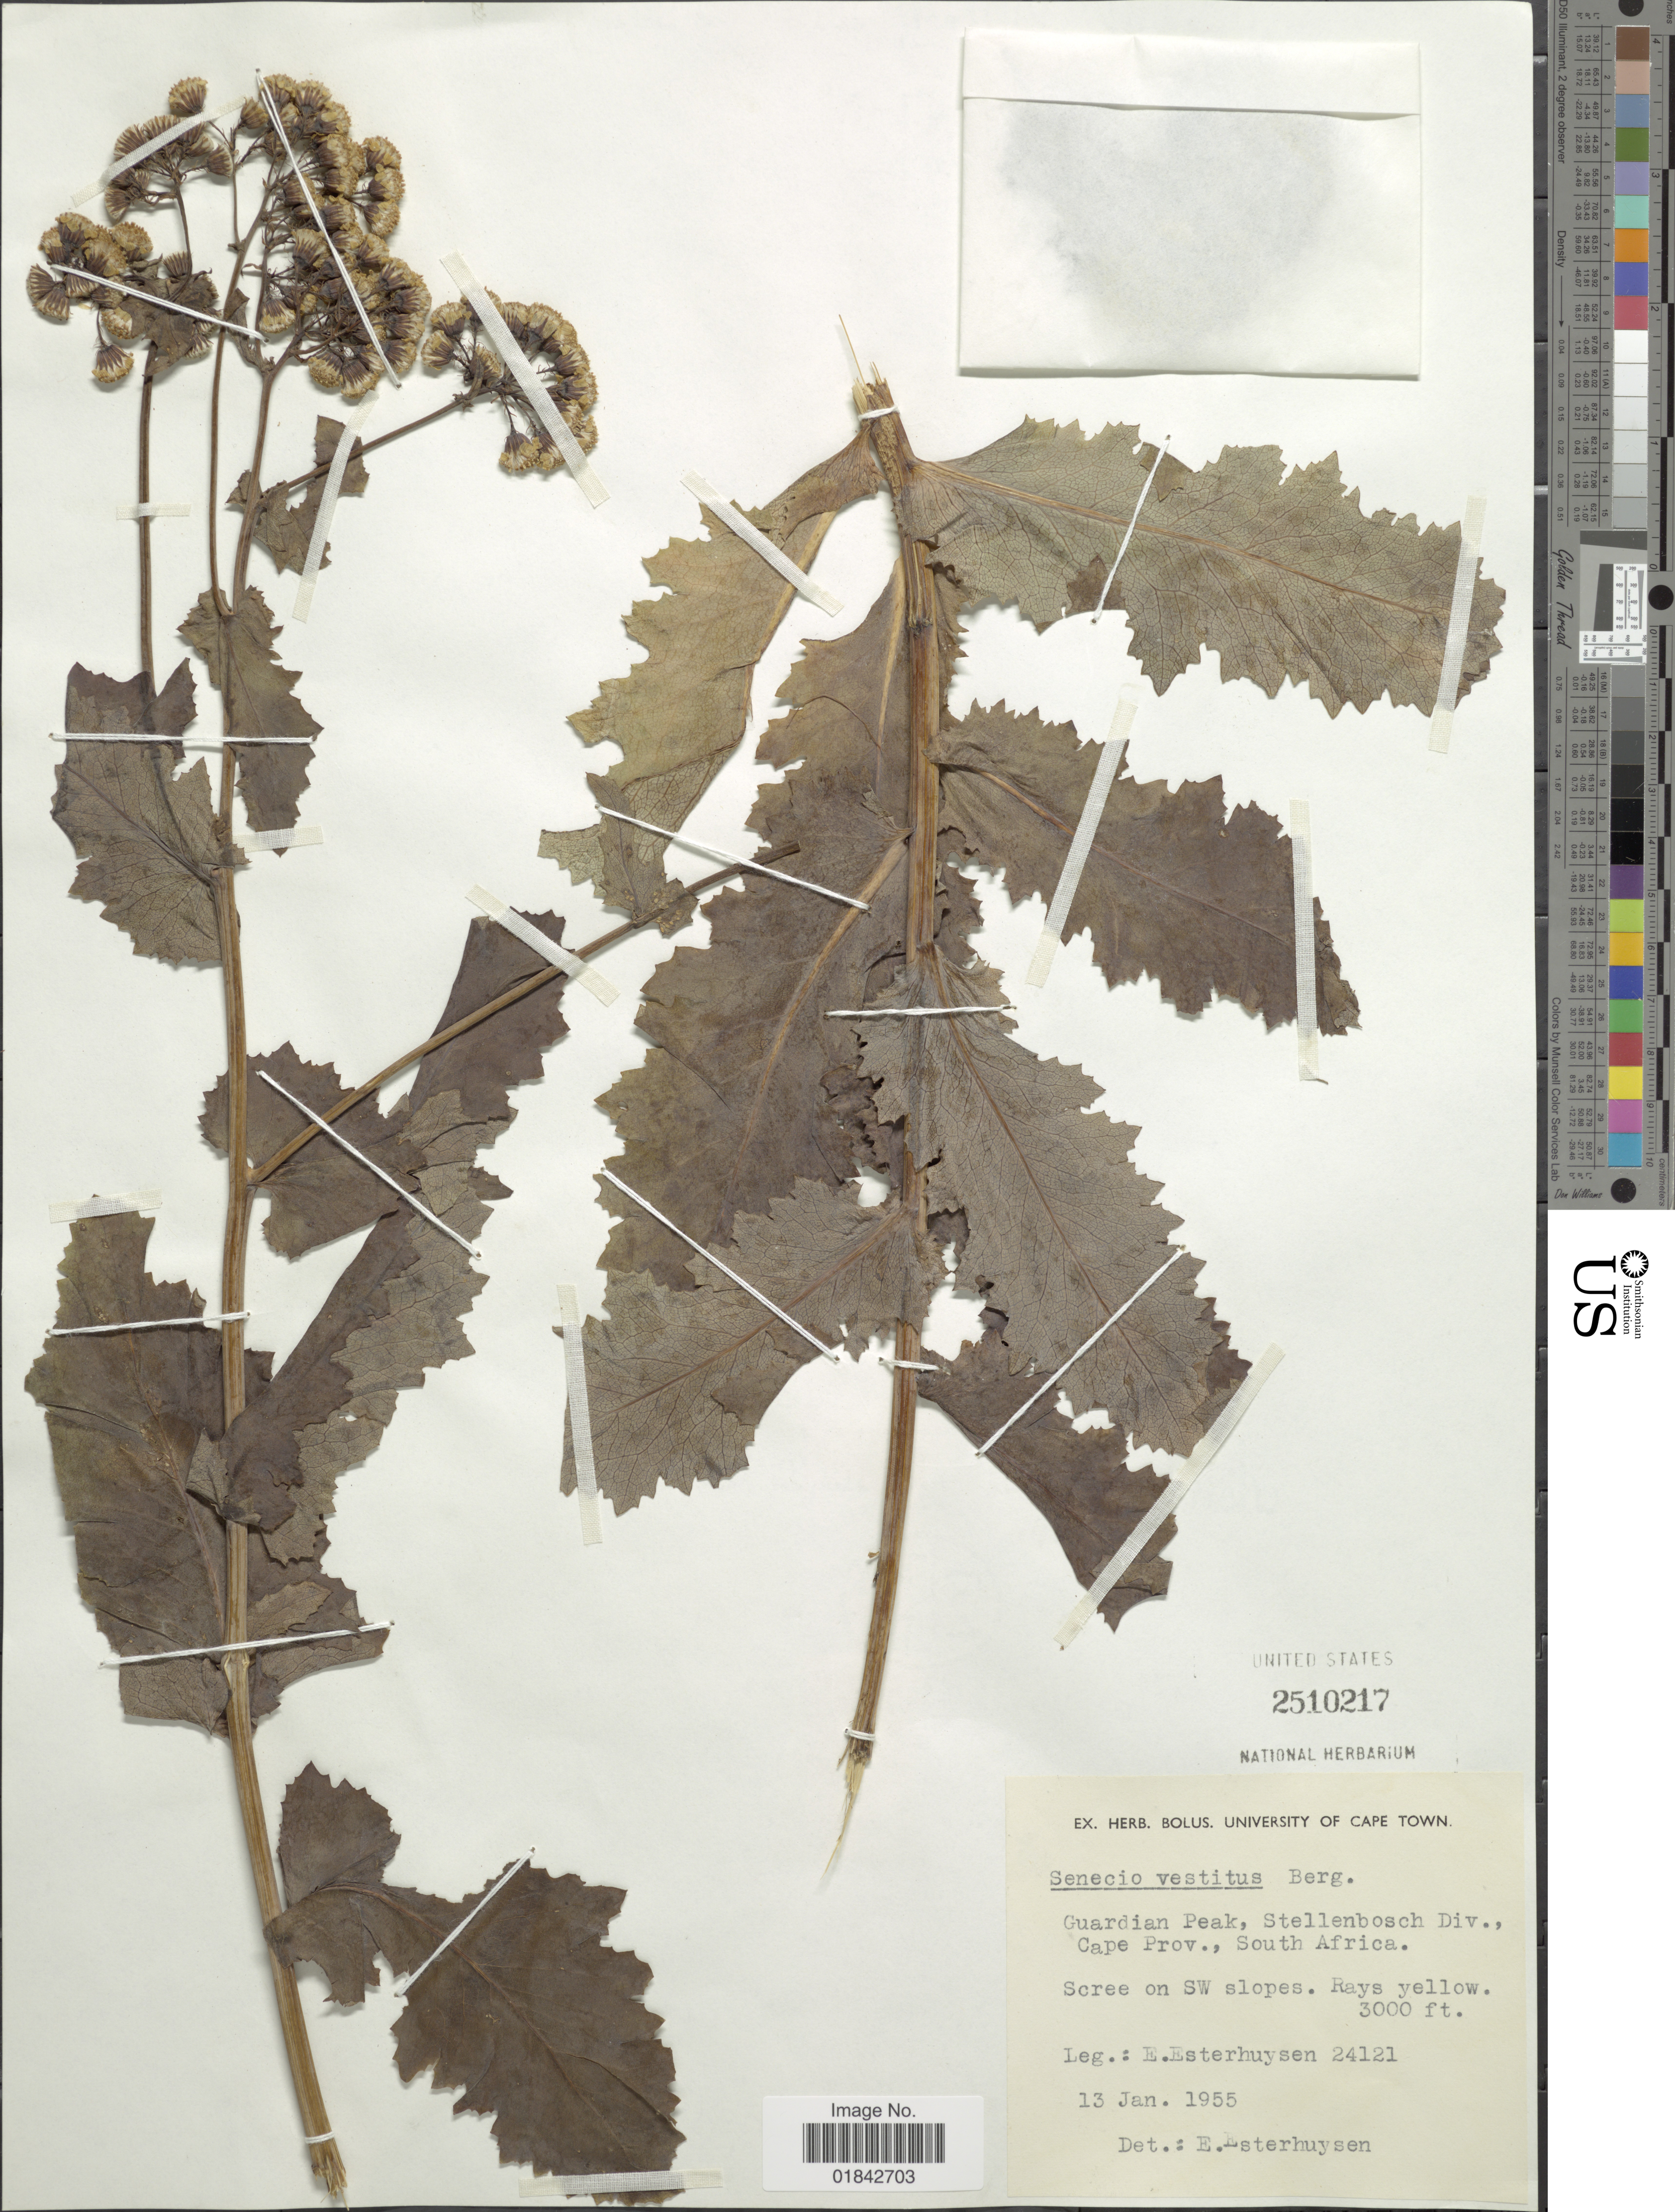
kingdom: Plantae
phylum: Tracheophyta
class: Magnoliopsida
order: Asterales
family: Asteraceae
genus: Senecio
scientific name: Senecio vestitus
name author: P.J. Bergius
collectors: E. E. Esterhuysen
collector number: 24121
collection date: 1955-01-13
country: South Africa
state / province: Western Cape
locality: Guardian Peak, Stellenbosch Div., Cape Prov.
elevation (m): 914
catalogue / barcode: US 2510217